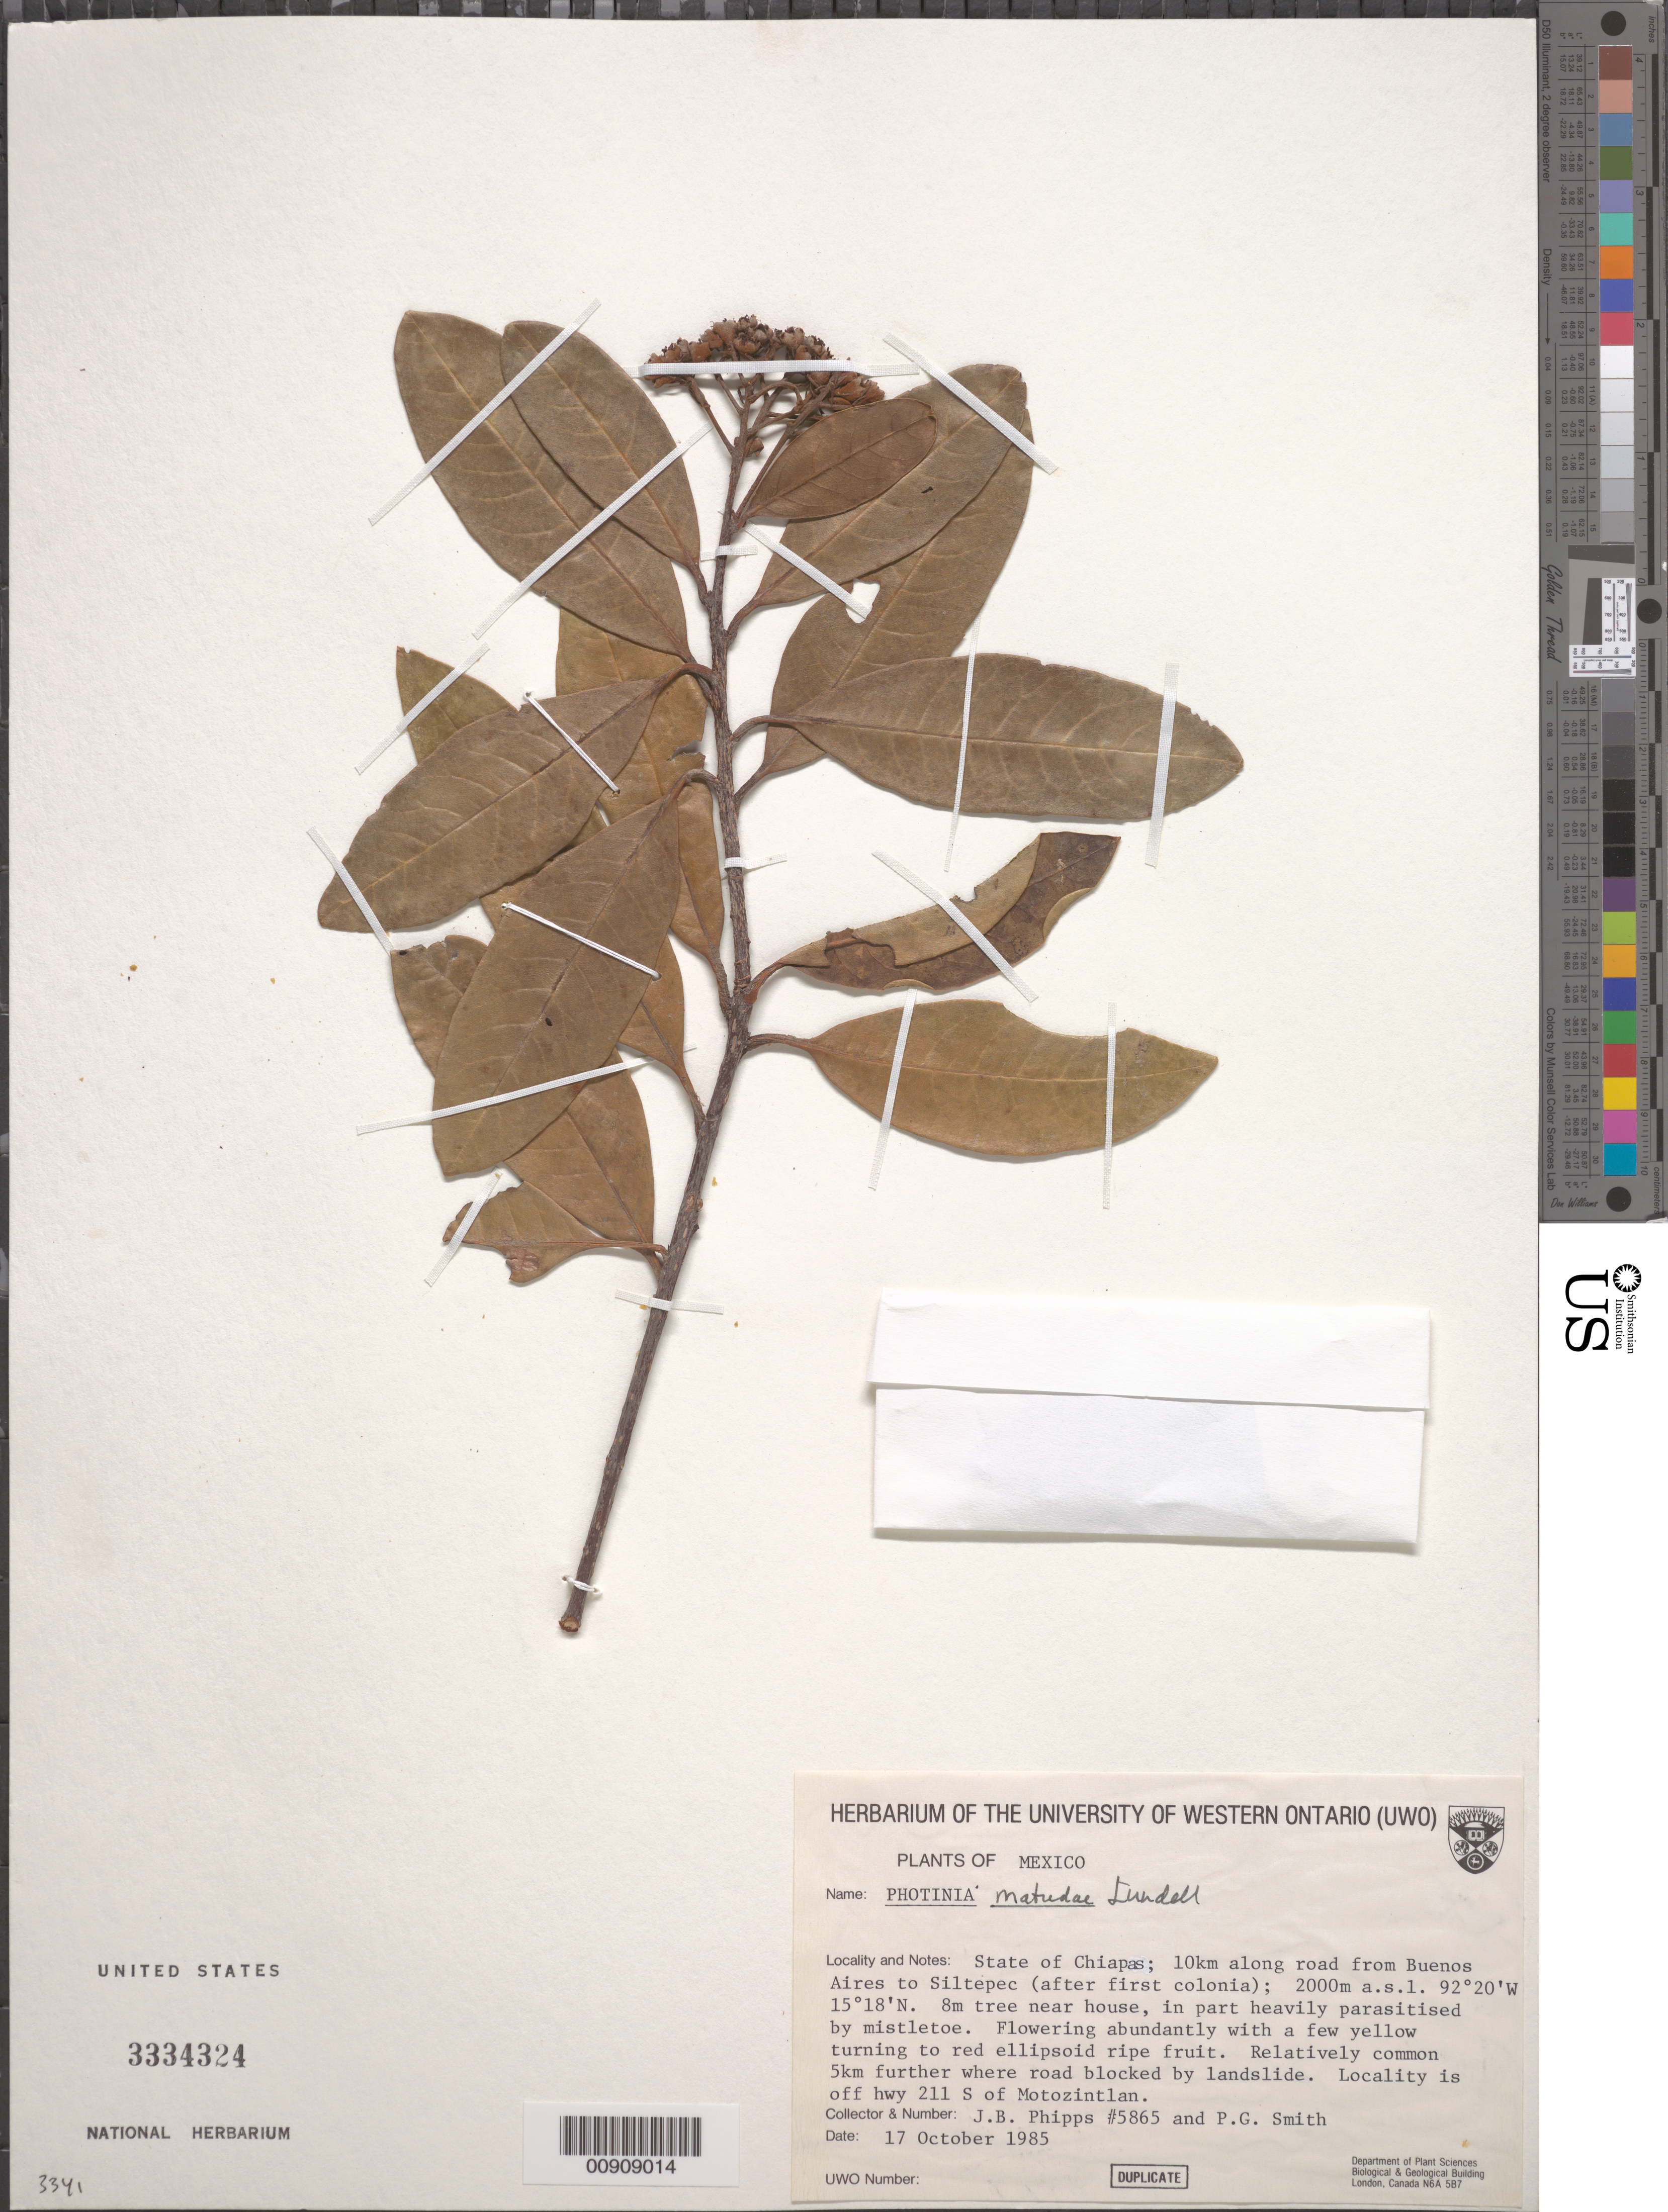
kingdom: Plantae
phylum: Tracheophyta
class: Magnoliopsida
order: Rosales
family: Rosaceae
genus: Phippsiomeles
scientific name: Phippsiomeles matudae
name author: (Lundell) B.B. Liu & J. Wen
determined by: Strong, Mark T., (BOT), Smithsonian Institution - National Museum of Natural History (UNITED STATES)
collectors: J. Phipps & P. Smith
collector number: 5865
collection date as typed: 17 Oct 1985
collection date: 1985-10-17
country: Mexico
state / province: Chiapas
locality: State of Chiapas; 10 km along road from Buenos Aires to Siltepec (after first colonia). Locality is off hwy 211 S of Motozintlan.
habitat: Tree near house.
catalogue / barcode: US 3334324